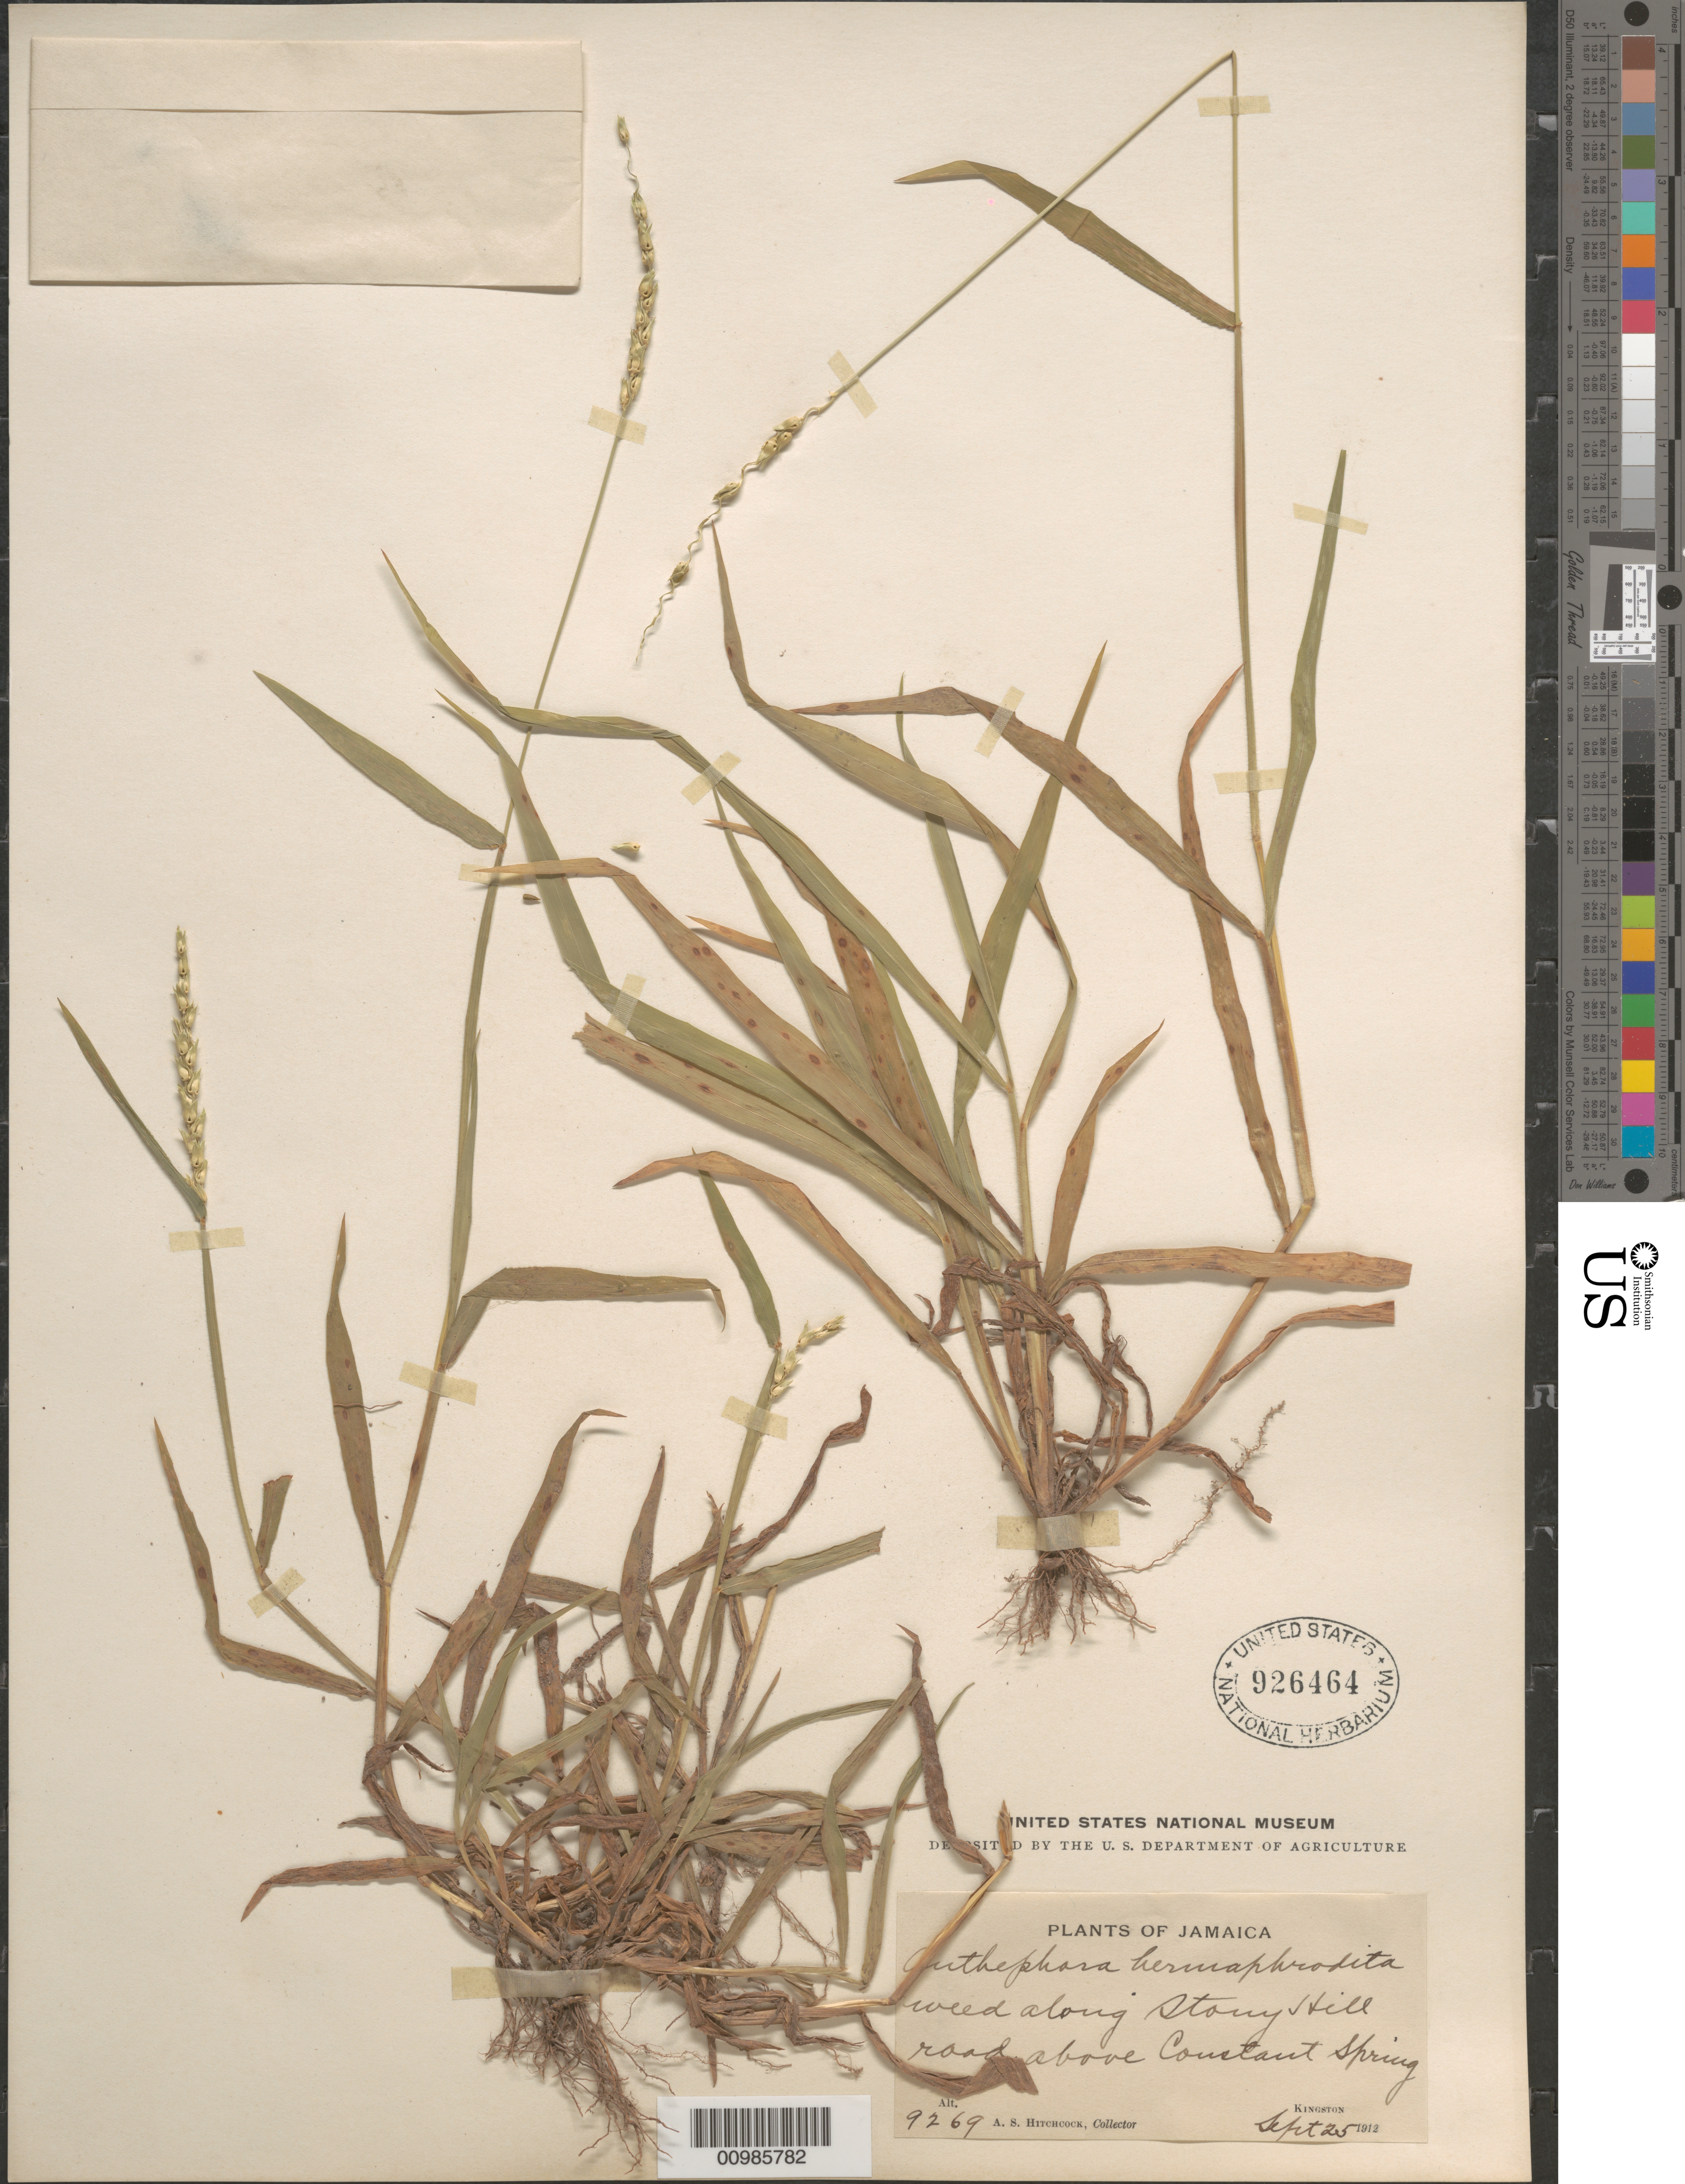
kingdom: Plantae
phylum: Tracheophyta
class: Liliopsida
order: Poales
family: Poaceae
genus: Anthephora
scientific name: Anthephora hermaphrodita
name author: (L.) Kuntze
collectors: A. S. Hitchcock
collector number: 9269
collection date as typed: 25 Sep 1912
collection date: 1912-09-25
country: Jamaica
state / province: Kingston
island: Jamaica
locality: on Stony Hill road above Constant Spring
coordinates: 0 N, 0 E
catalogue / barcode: US 926464